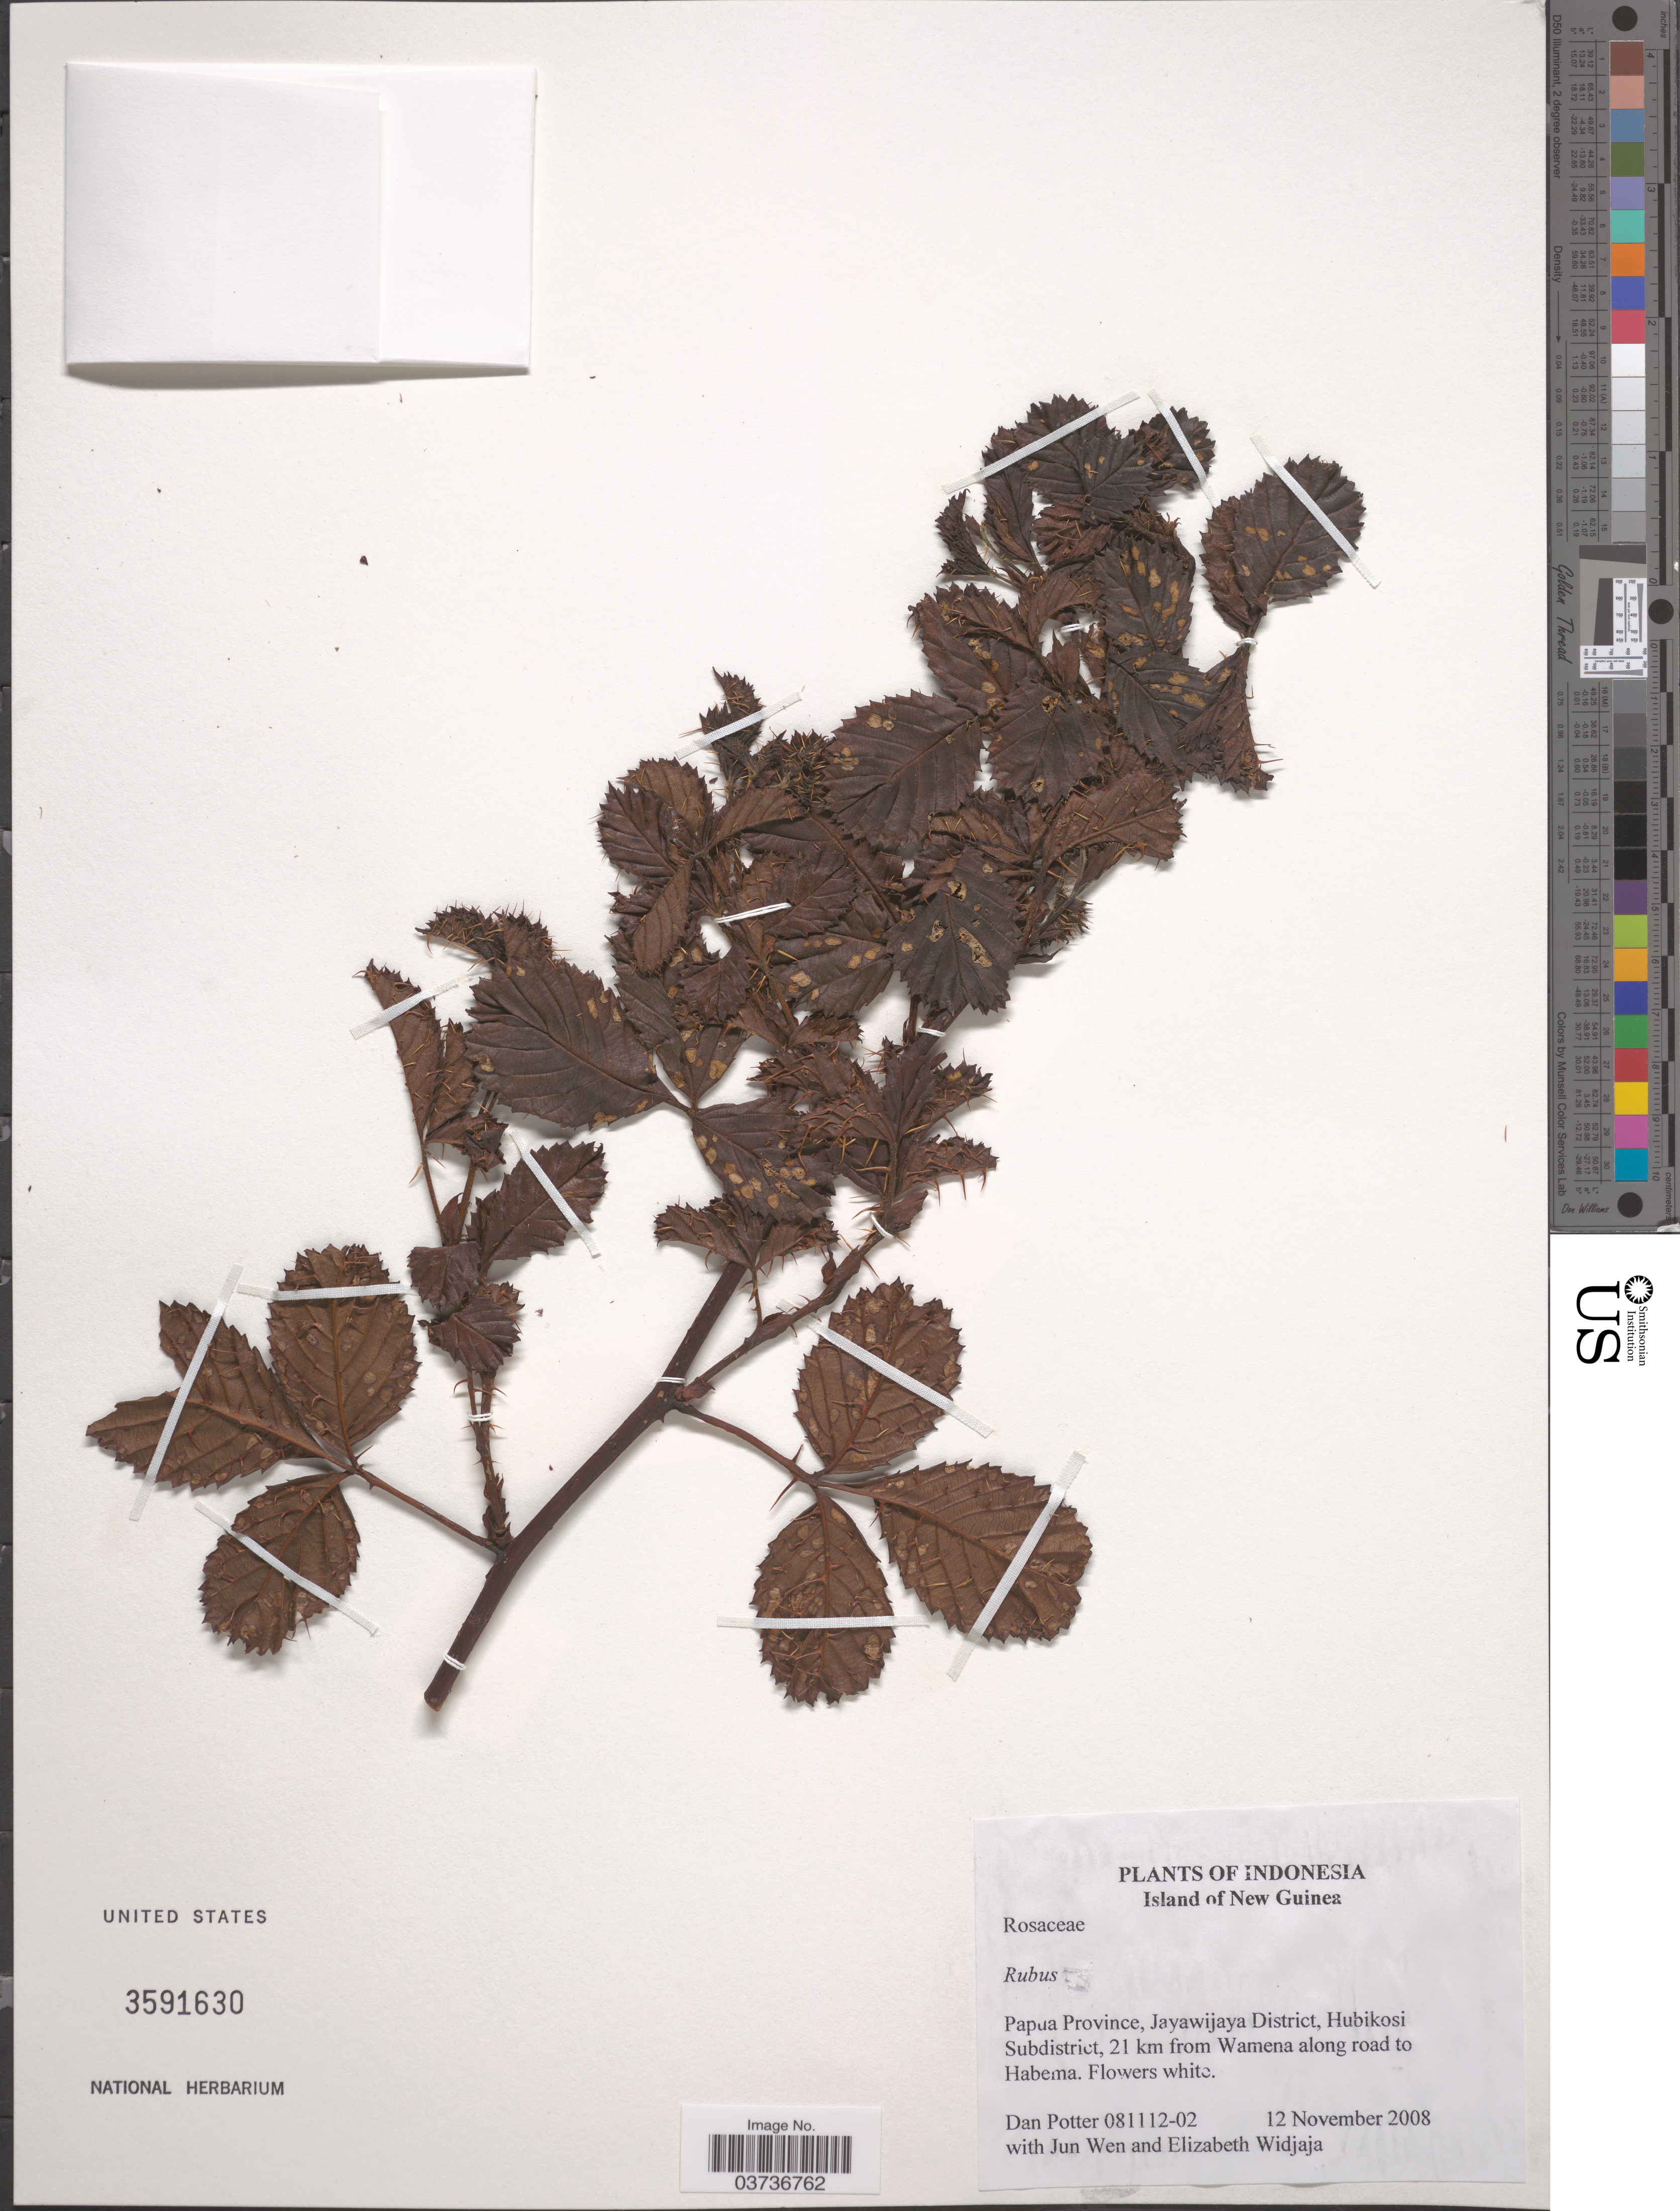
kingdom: Plantae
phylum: Tracheophyta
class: Magnoliopsida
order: Rosales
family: Rosaceae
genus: Rubus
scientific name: Rubus sp.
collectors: D. Potter, J. Wen & E. A. Widjaja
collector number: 081112-02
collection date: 2008-11-12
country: Indonesia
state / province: Papua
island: New Guinea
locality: Island of New Guinea. Papua Province, Jayawijaya District, Hubikosi Subdistrict, 21 km from Wamena along road to Habema.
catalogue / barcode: US 3591630